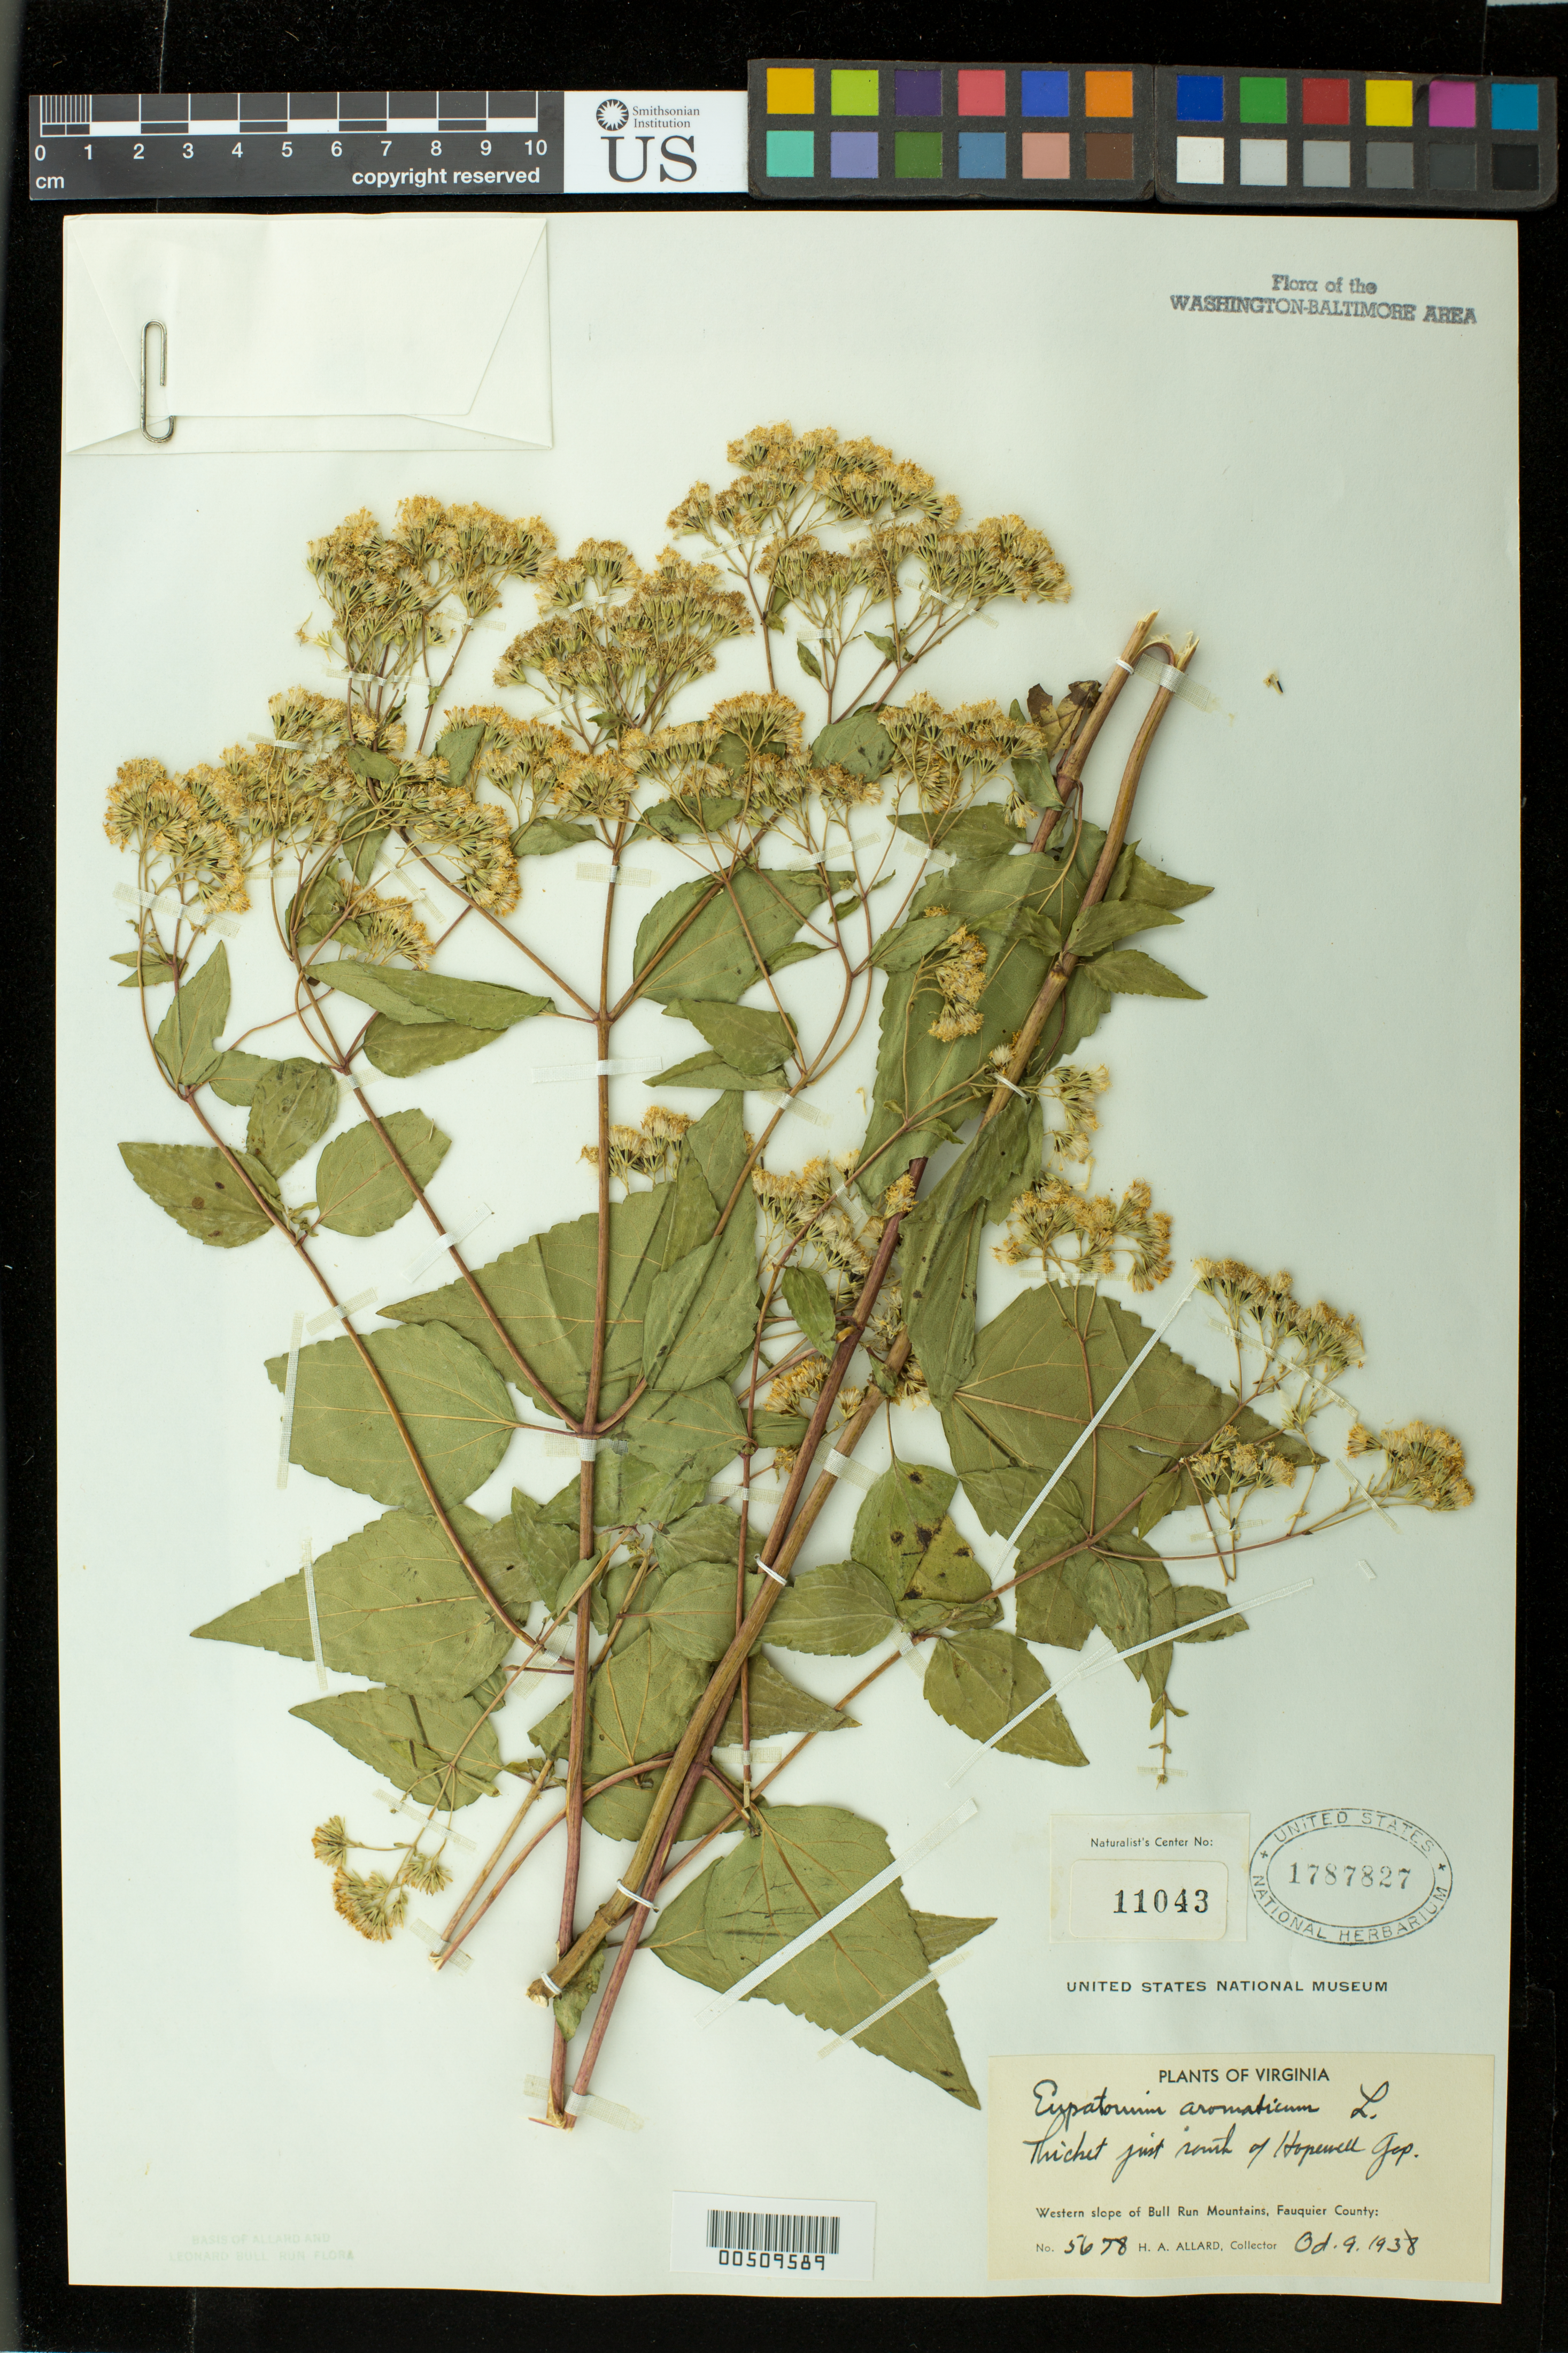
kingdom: Plantae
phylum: Tracheophyta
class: Magnoliopsida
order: Asterales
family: Asteraceae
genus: Ageratina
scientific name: Ageratina aromatica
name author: (L.) Spach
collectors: H. A. Allard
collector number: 5678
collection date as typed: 09 Oct 1938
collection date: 1938-10-09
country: United States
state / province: Virginia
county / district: Fauquier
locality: Bull Run Mts., S of Hopewell Gap Bull Run Mts.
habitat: thicket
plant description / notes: Specimens returned from Naturalist Center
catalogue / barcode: US 1787827